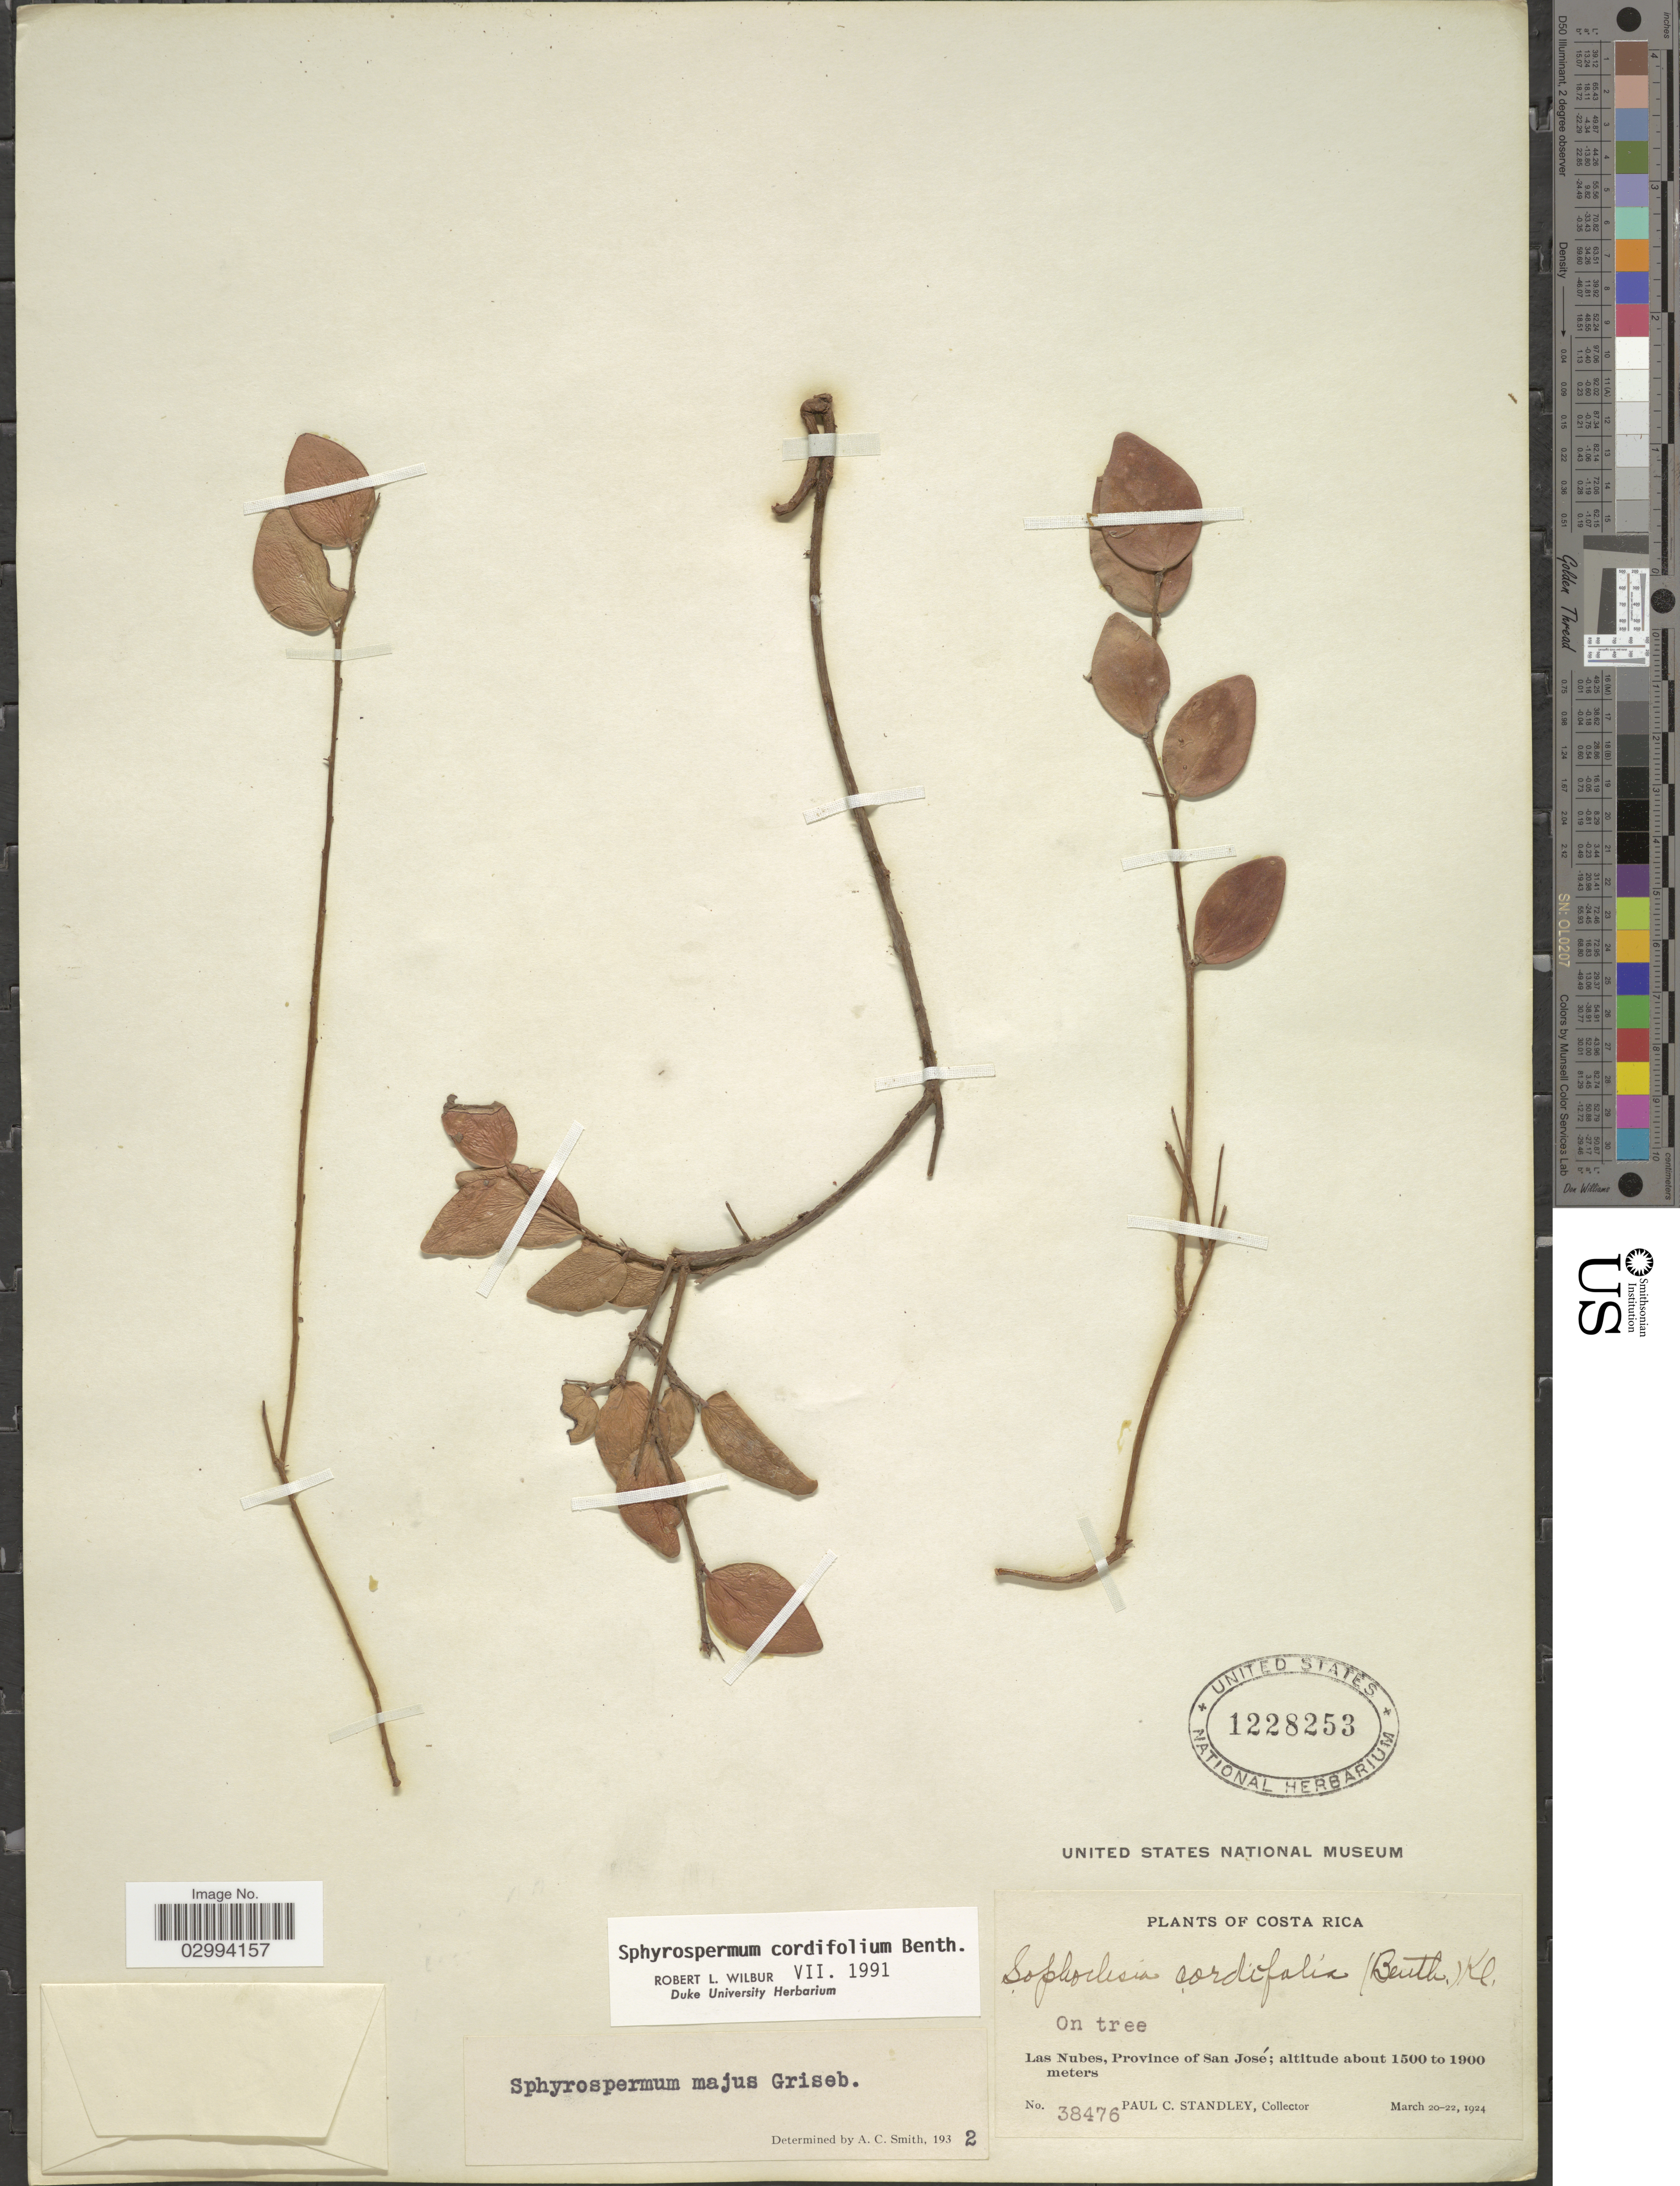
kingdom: Plantae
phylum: Tracheophyta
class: Magnoliopsida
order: Ericales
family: Ericaceae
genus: Sphyrospermum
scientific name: Sphyrospermum cordifolium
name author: Benth.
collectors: P. C. Standley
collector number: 38476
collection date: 1924-03-20/1924-03-22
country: Costa Rica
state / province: San José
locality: Las Nubes.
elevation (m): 1500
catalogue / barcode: US 1228253